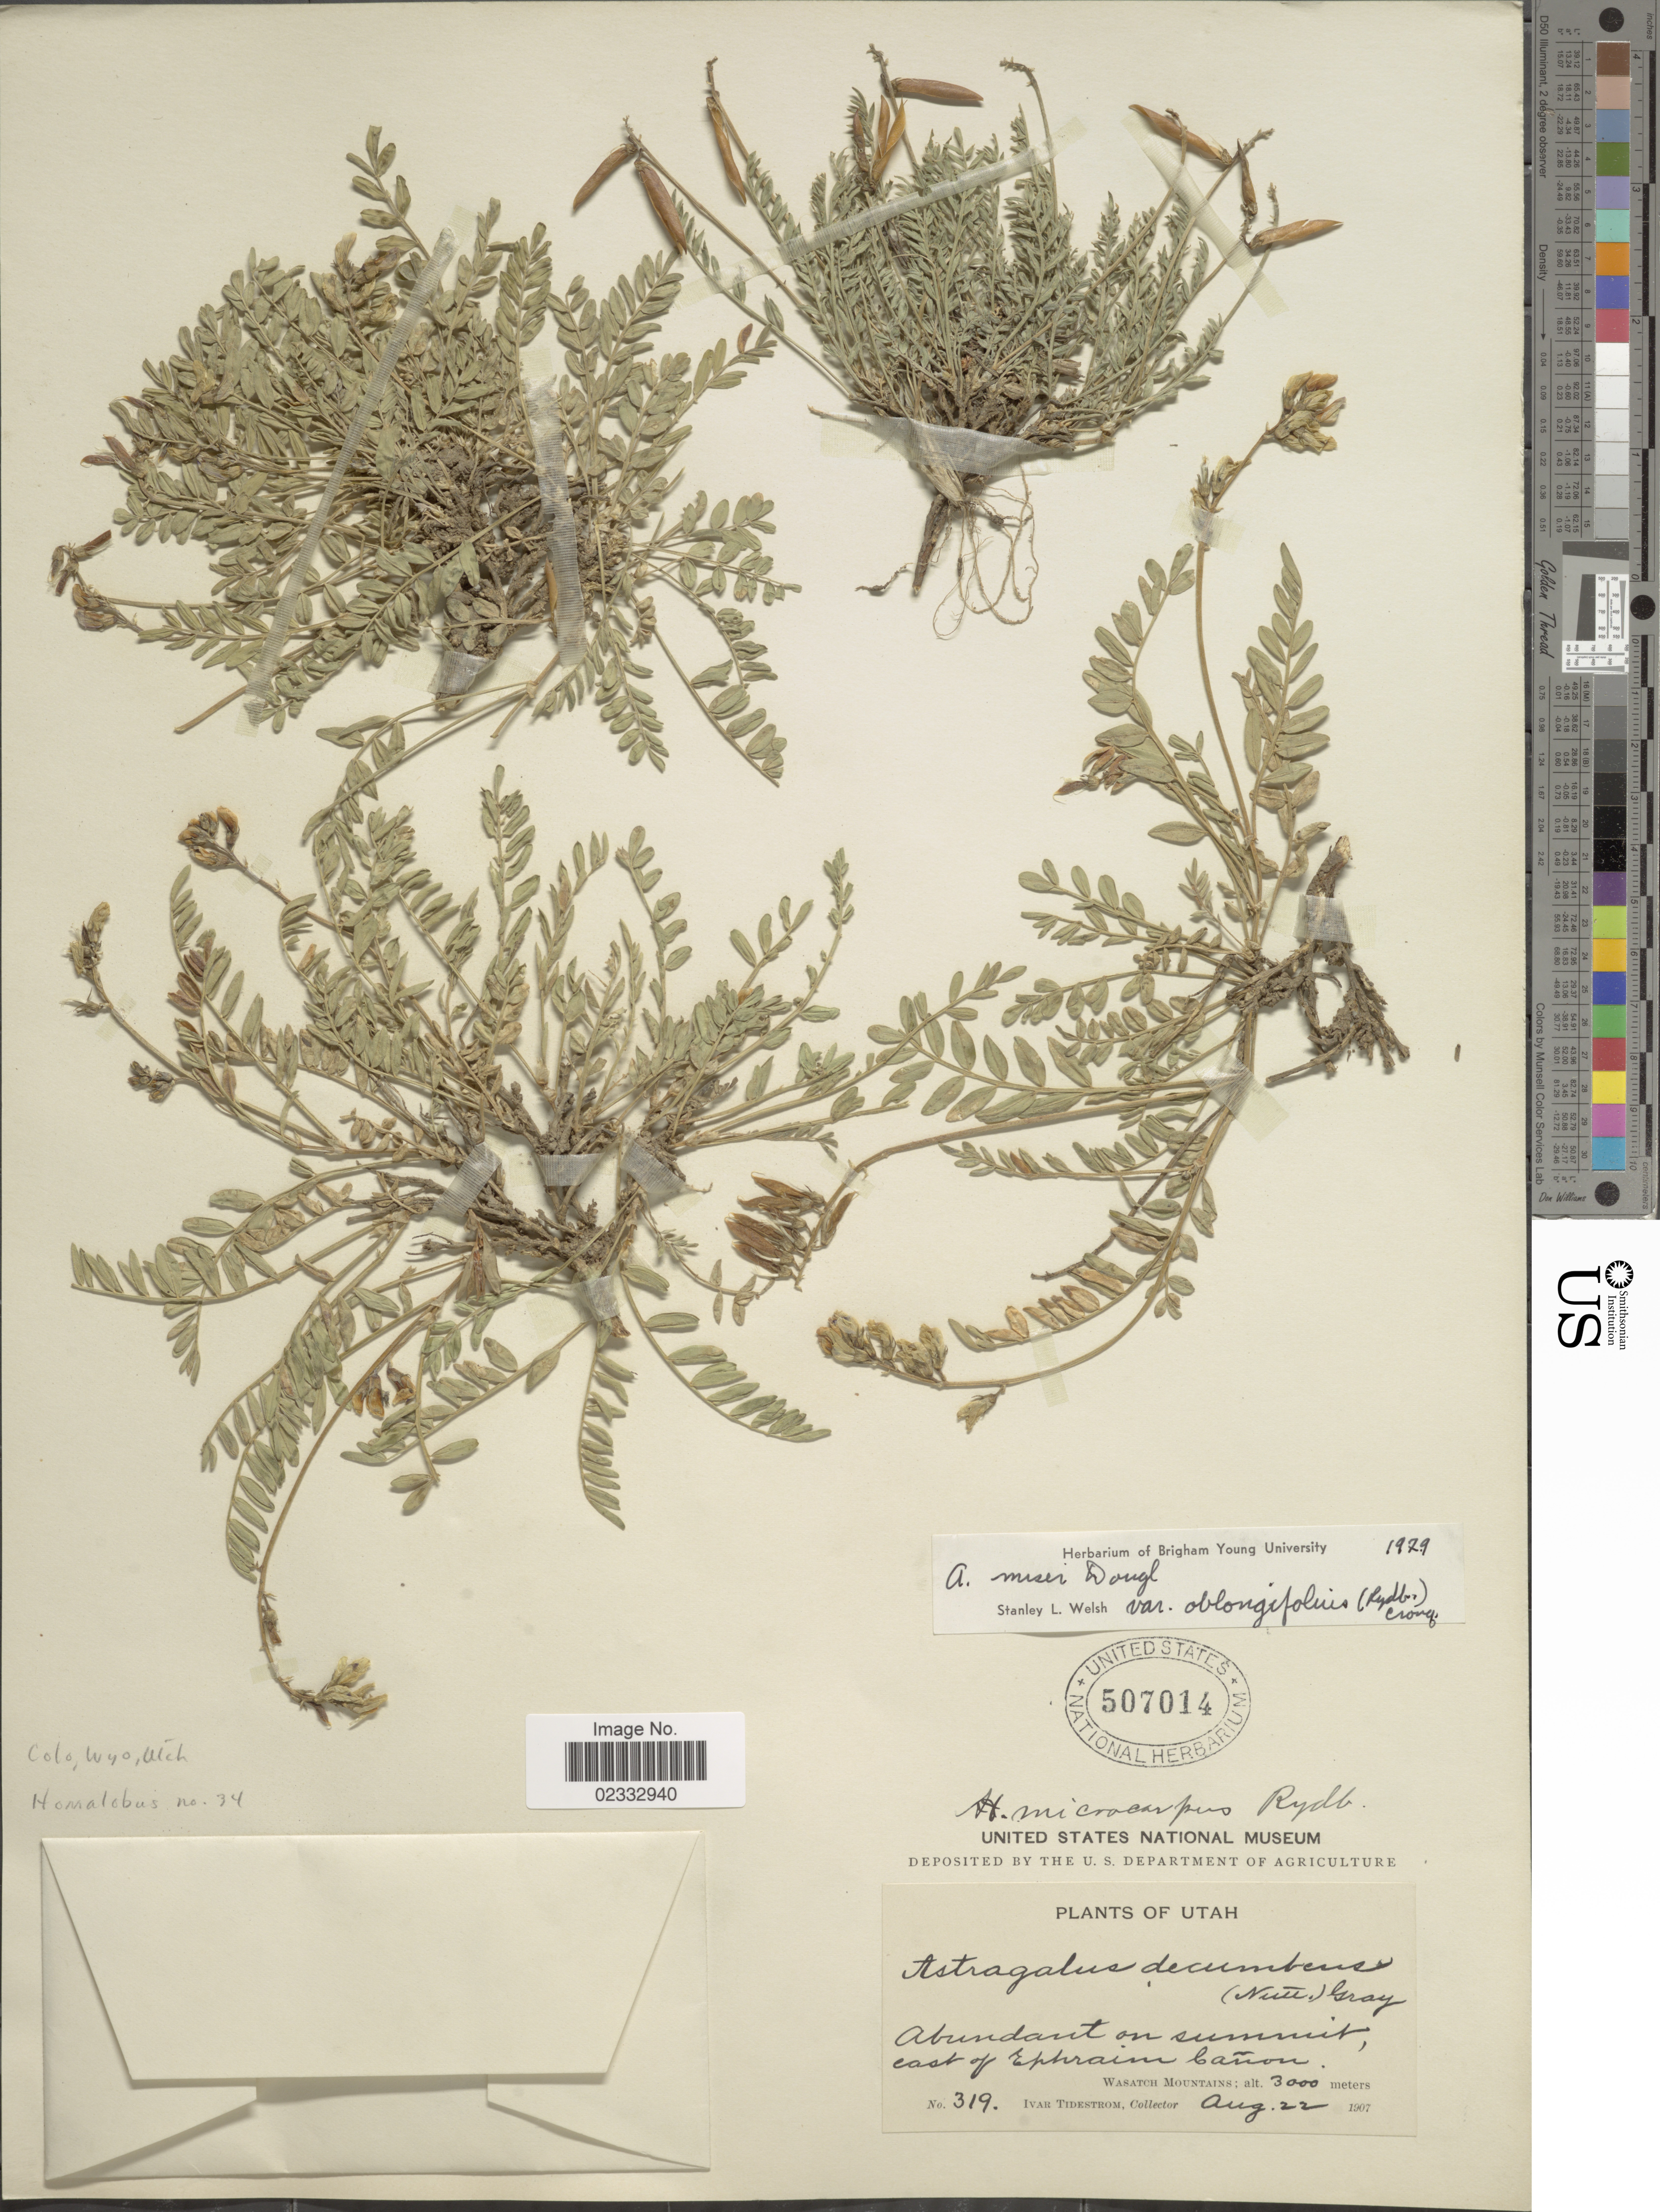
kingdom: Plantae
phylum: Tracheophyta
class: Magnoliopsida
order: Fabales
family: Fabaceae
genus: Astragalus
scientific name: Astragalus miser var. oblongifolius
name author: (Rydb.) Cronq.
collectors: I. F. Tidestrom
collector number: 3149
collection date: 1907-04-22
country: United States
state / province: Utah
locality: On summit east of Ephrain Canon, Wasatch Mountains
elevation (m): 3000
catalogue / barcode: US 507014